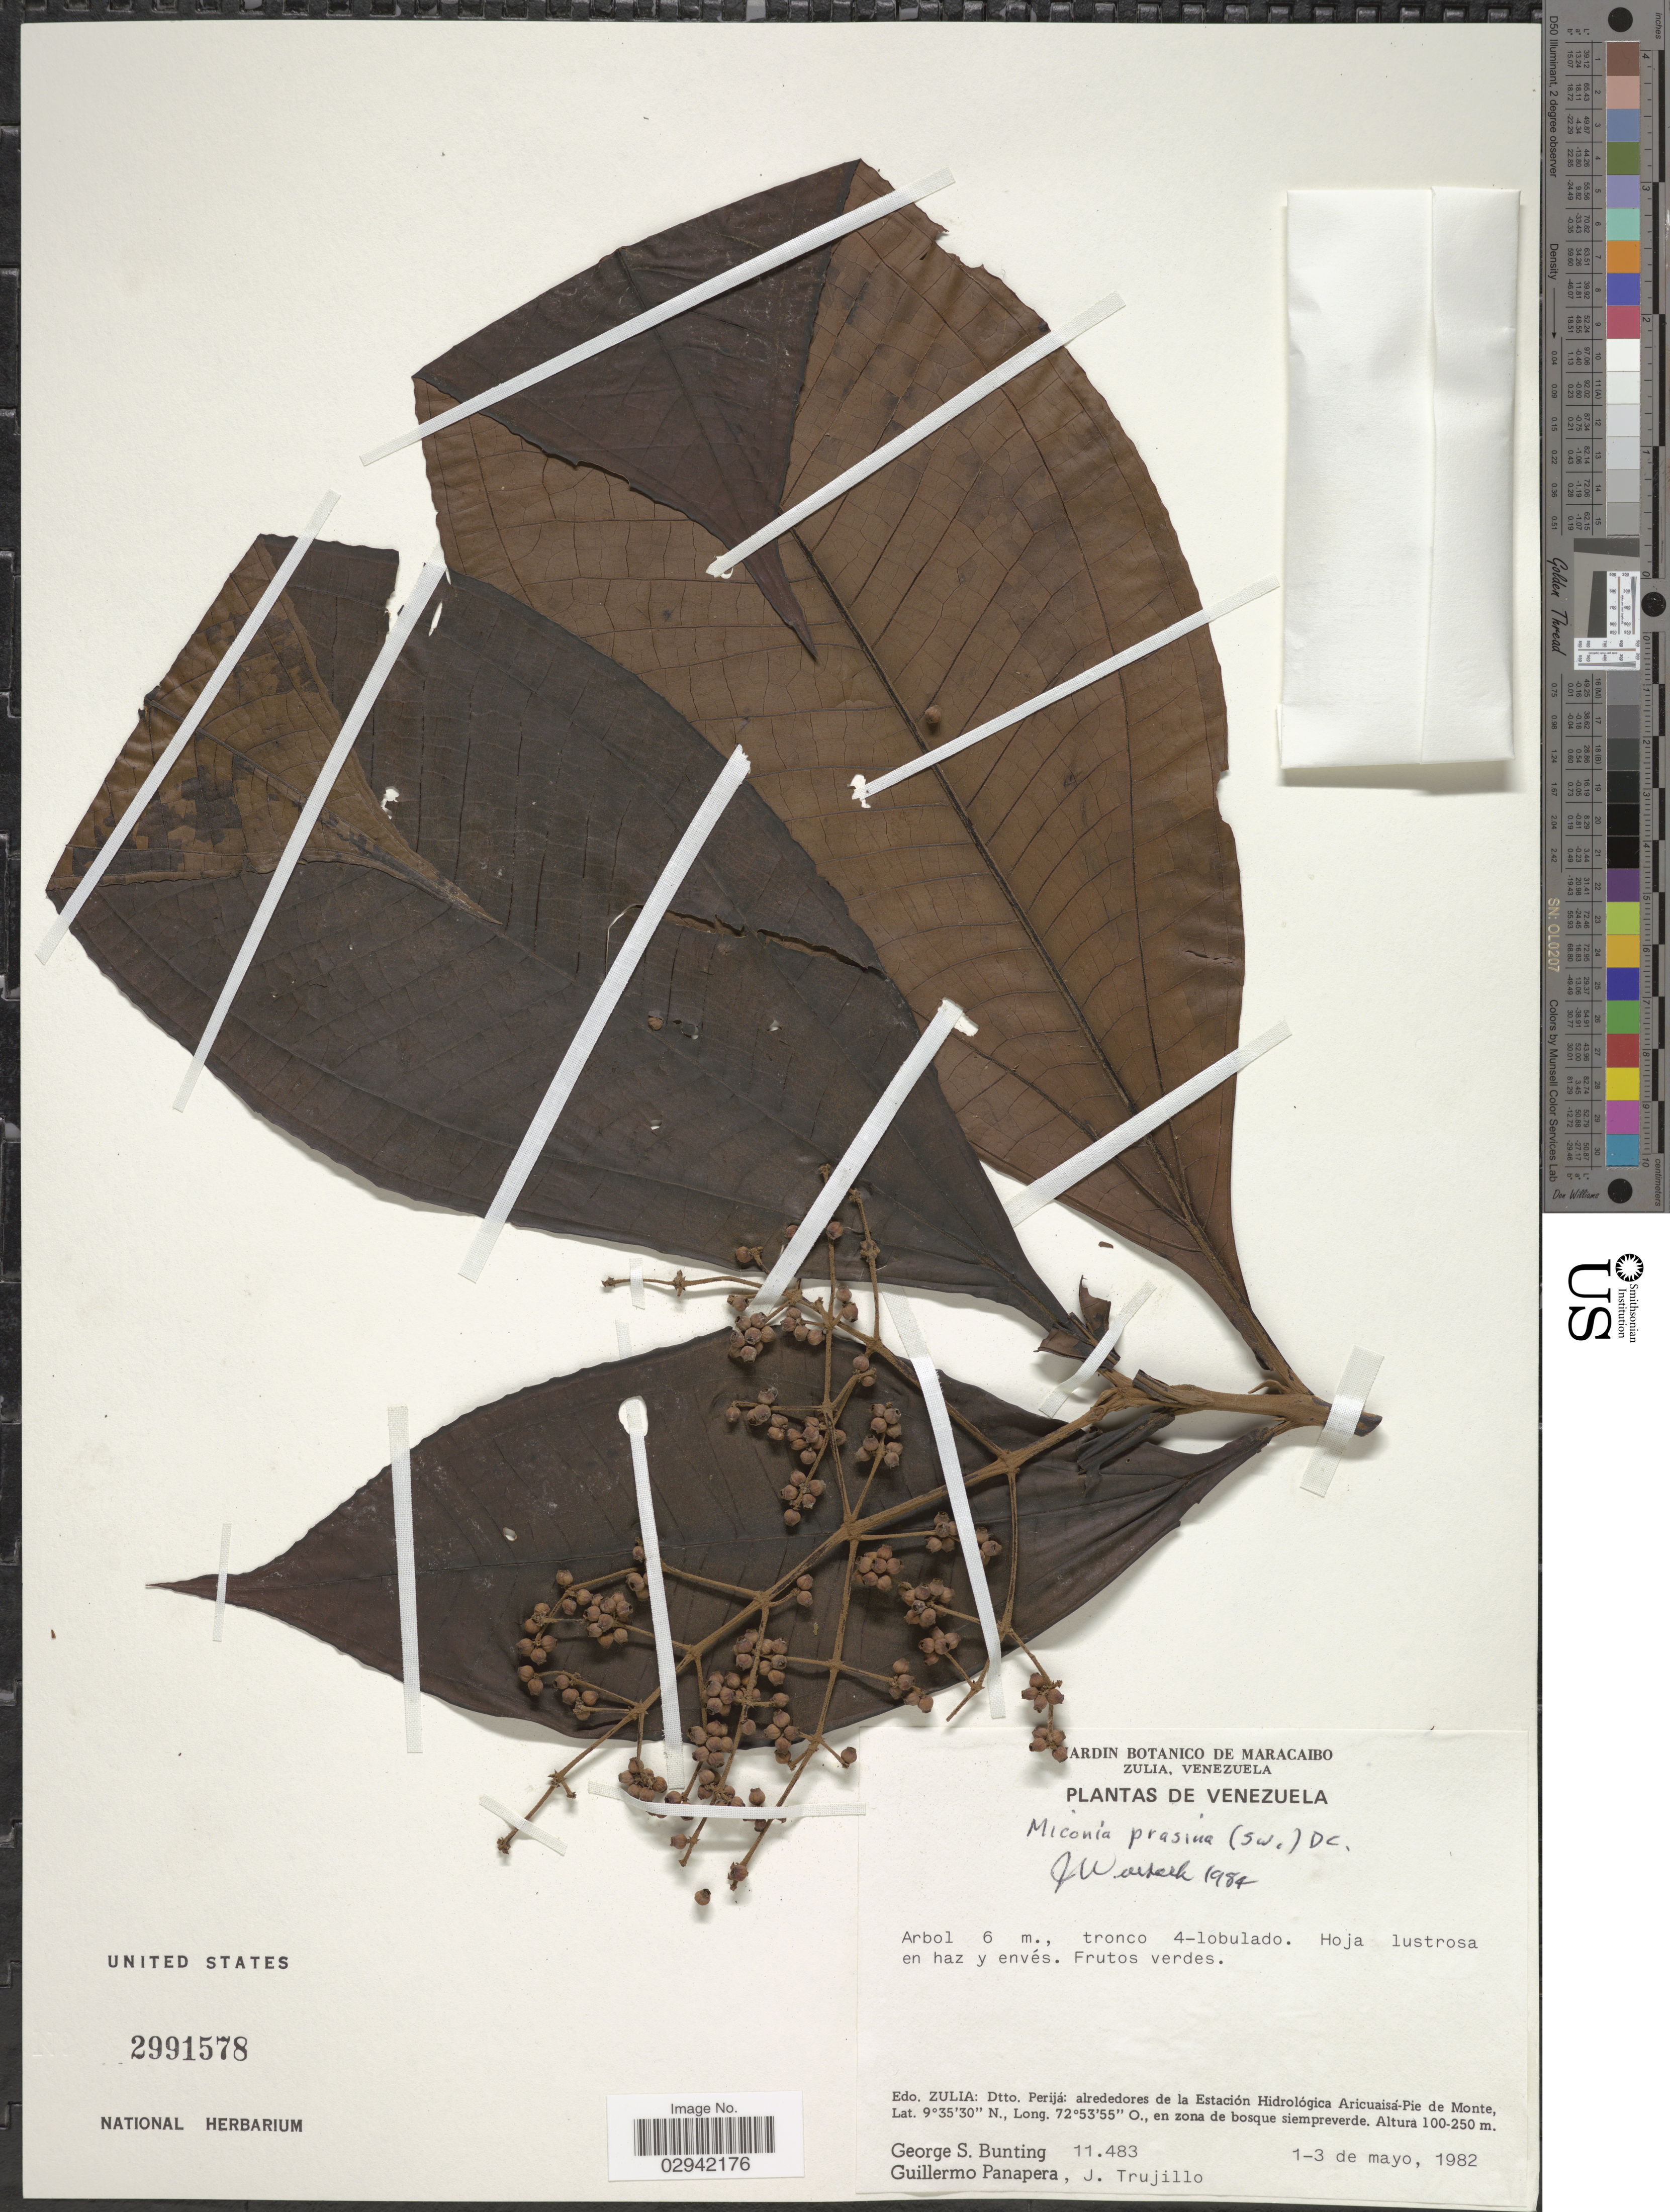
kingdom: Plantae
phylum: Tracheophyta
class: Magnoliopsida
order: Myrtales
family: Melastomataceae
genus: Miconia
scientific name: Miconia prasina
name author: (Sw.) DC.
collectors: G. S. Bunting, G. Panapera & J. Trujillo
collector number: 11483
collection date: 1982-05-01/1982-05-03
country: Venezuela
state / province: Zulia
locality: Dtto. Perijá: alrededores de la Estación Hidrológica Aricuaisá-Pie de Monte.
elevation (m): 100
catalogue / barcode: US 2991578